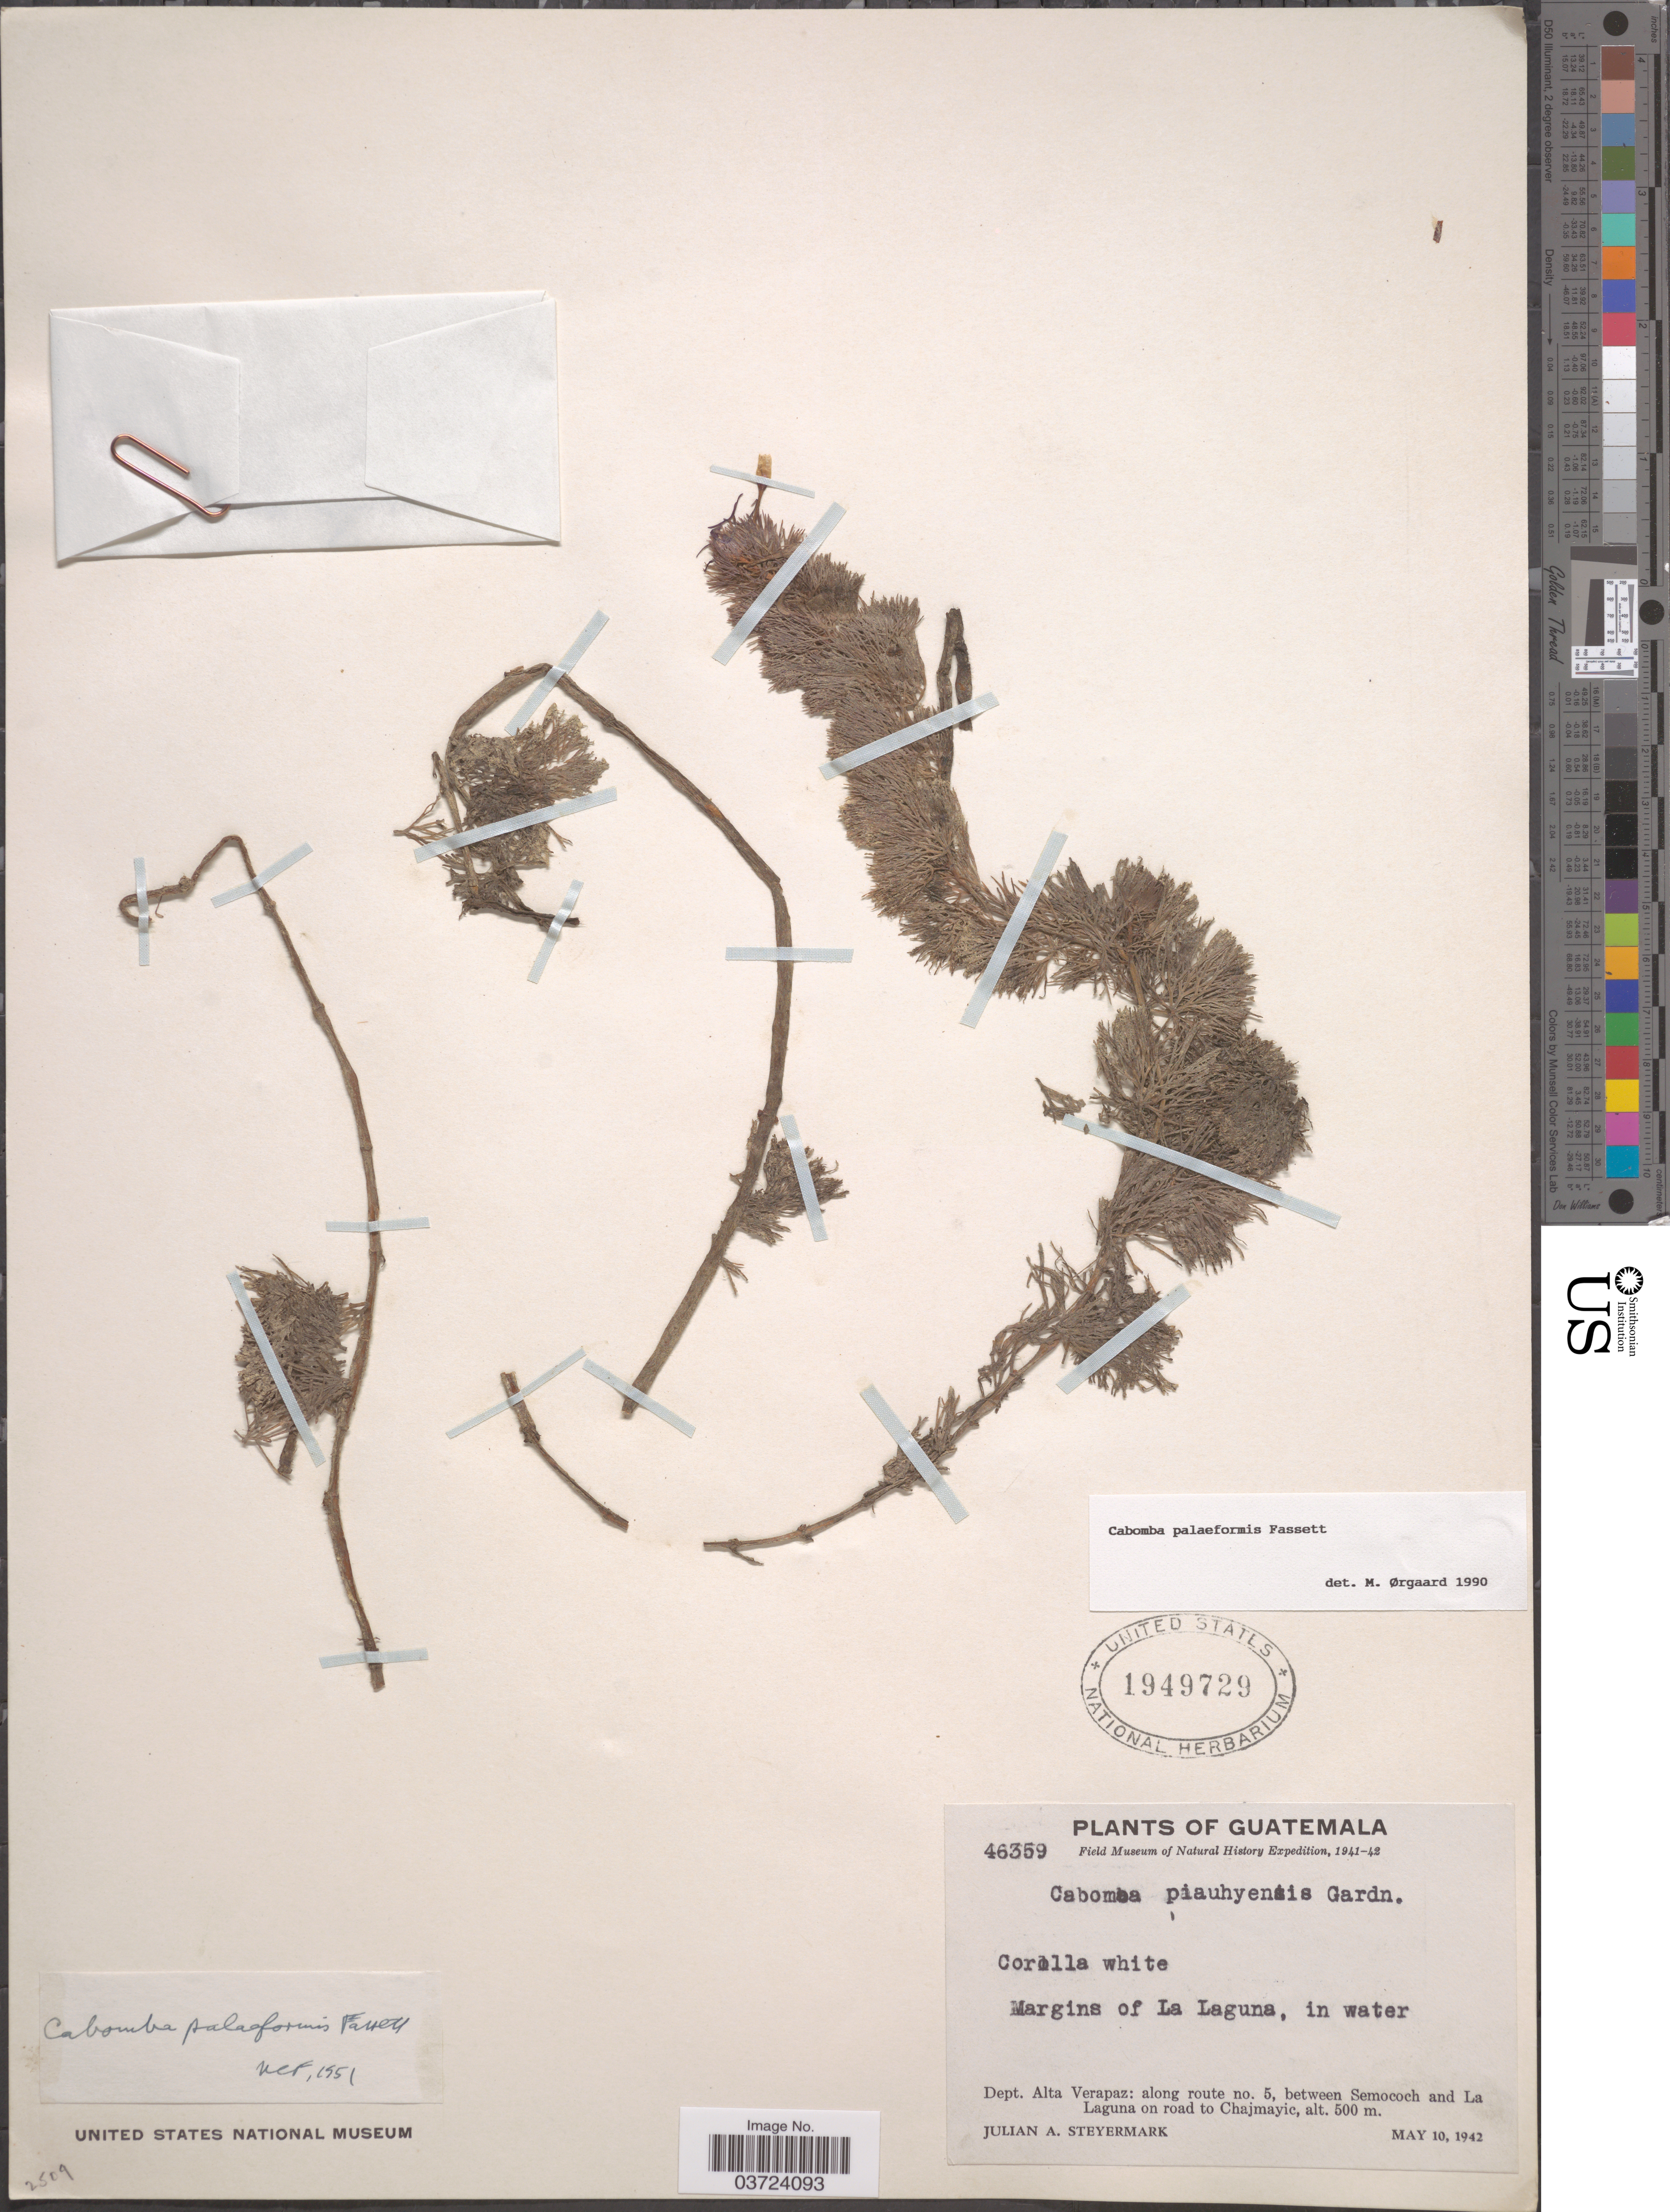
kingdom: Plantae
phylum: Tracheophyta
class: Magnoliopsida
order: Nymphaeales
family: Cabombaceae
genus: Cabomba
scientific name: Cabomba palaeformis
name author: Fassett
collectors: J. Steyermark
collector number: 46359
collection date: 1942-05-10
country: Guatemala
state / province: Alta Verapaz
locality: Margins of La Laguna, in water. Dept. Alta Verapaz: along route no. 5, between Semococh and La Laguna on road to Chajmayic.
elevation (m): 500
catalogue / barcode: US 1949729